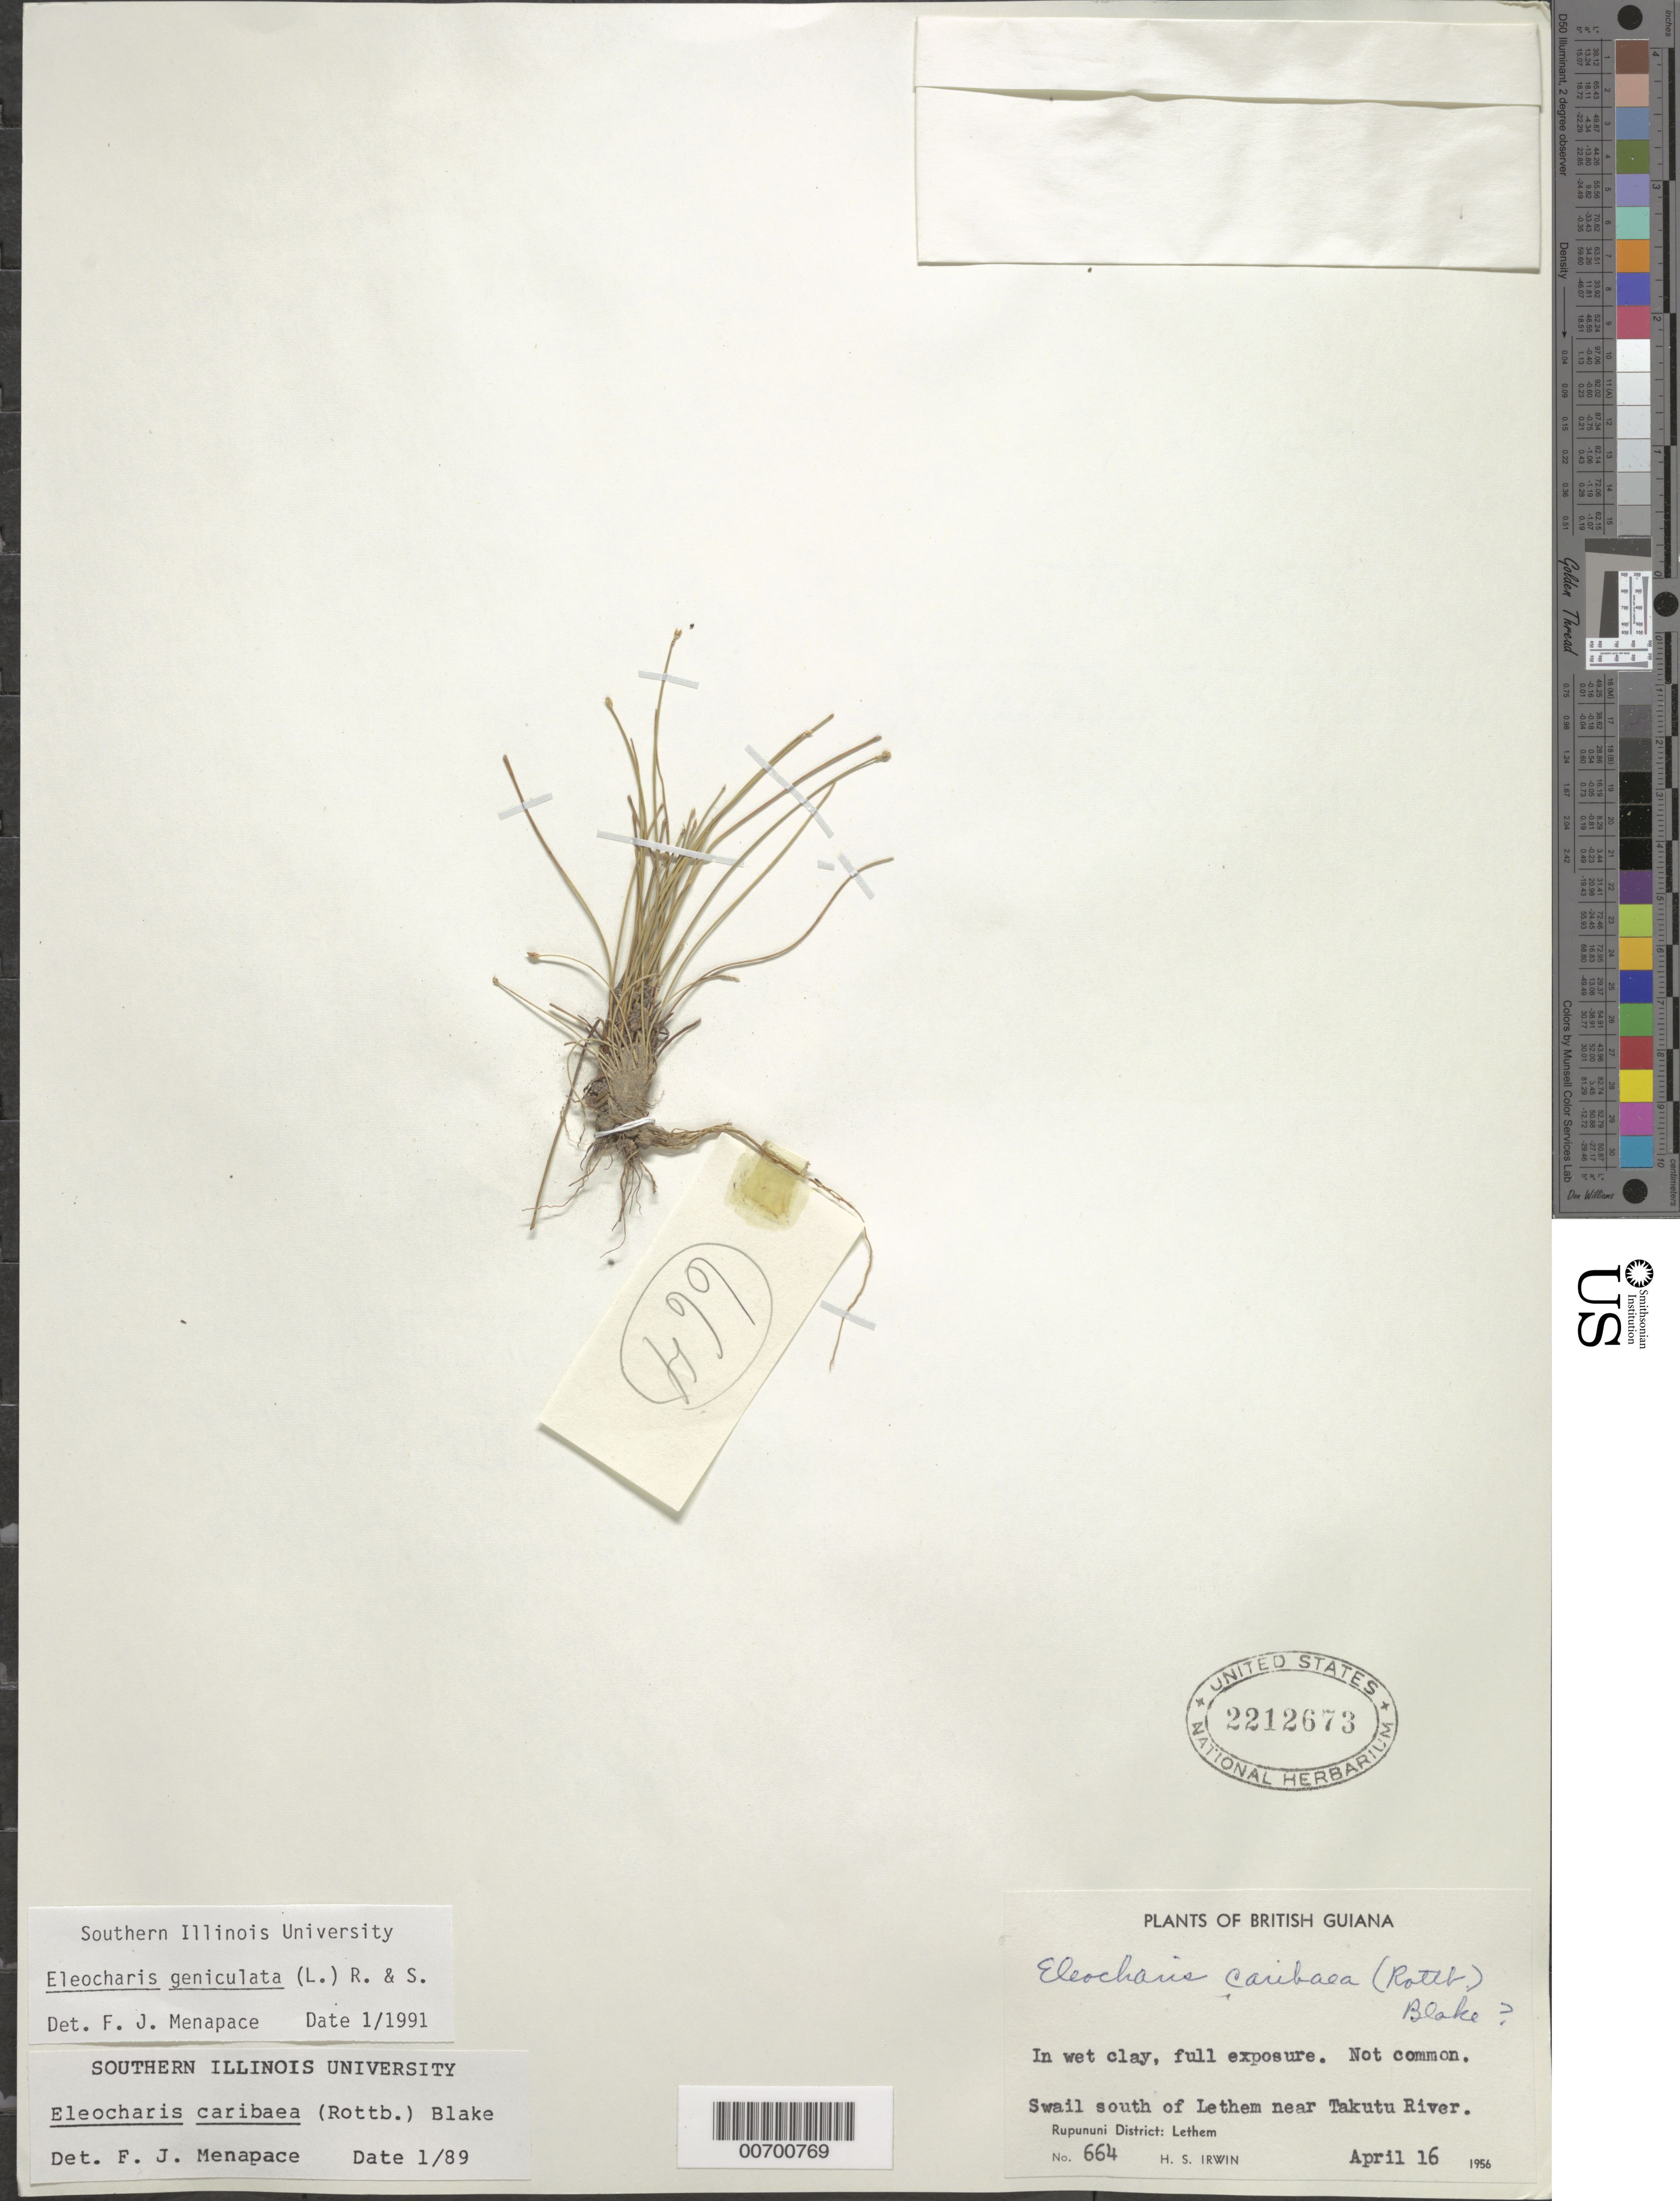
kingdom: Plantae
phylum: Tracheophyta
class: Liliopsida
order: Poales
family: Cyperaceae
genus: Eleocharis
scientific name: Eleocharis geniculata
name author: (L.) Roem. & Schult.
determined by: Menapace, F. J.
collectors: H. Irwin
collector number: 664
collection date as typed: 16-Apr-56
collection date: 1956-04-16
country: Guyana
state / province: U. Takutu-U. Essequibo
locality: Rupununi Dist., Lethem, near Takutu River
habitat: Wet clay, full exposure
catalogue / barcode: US 2212673